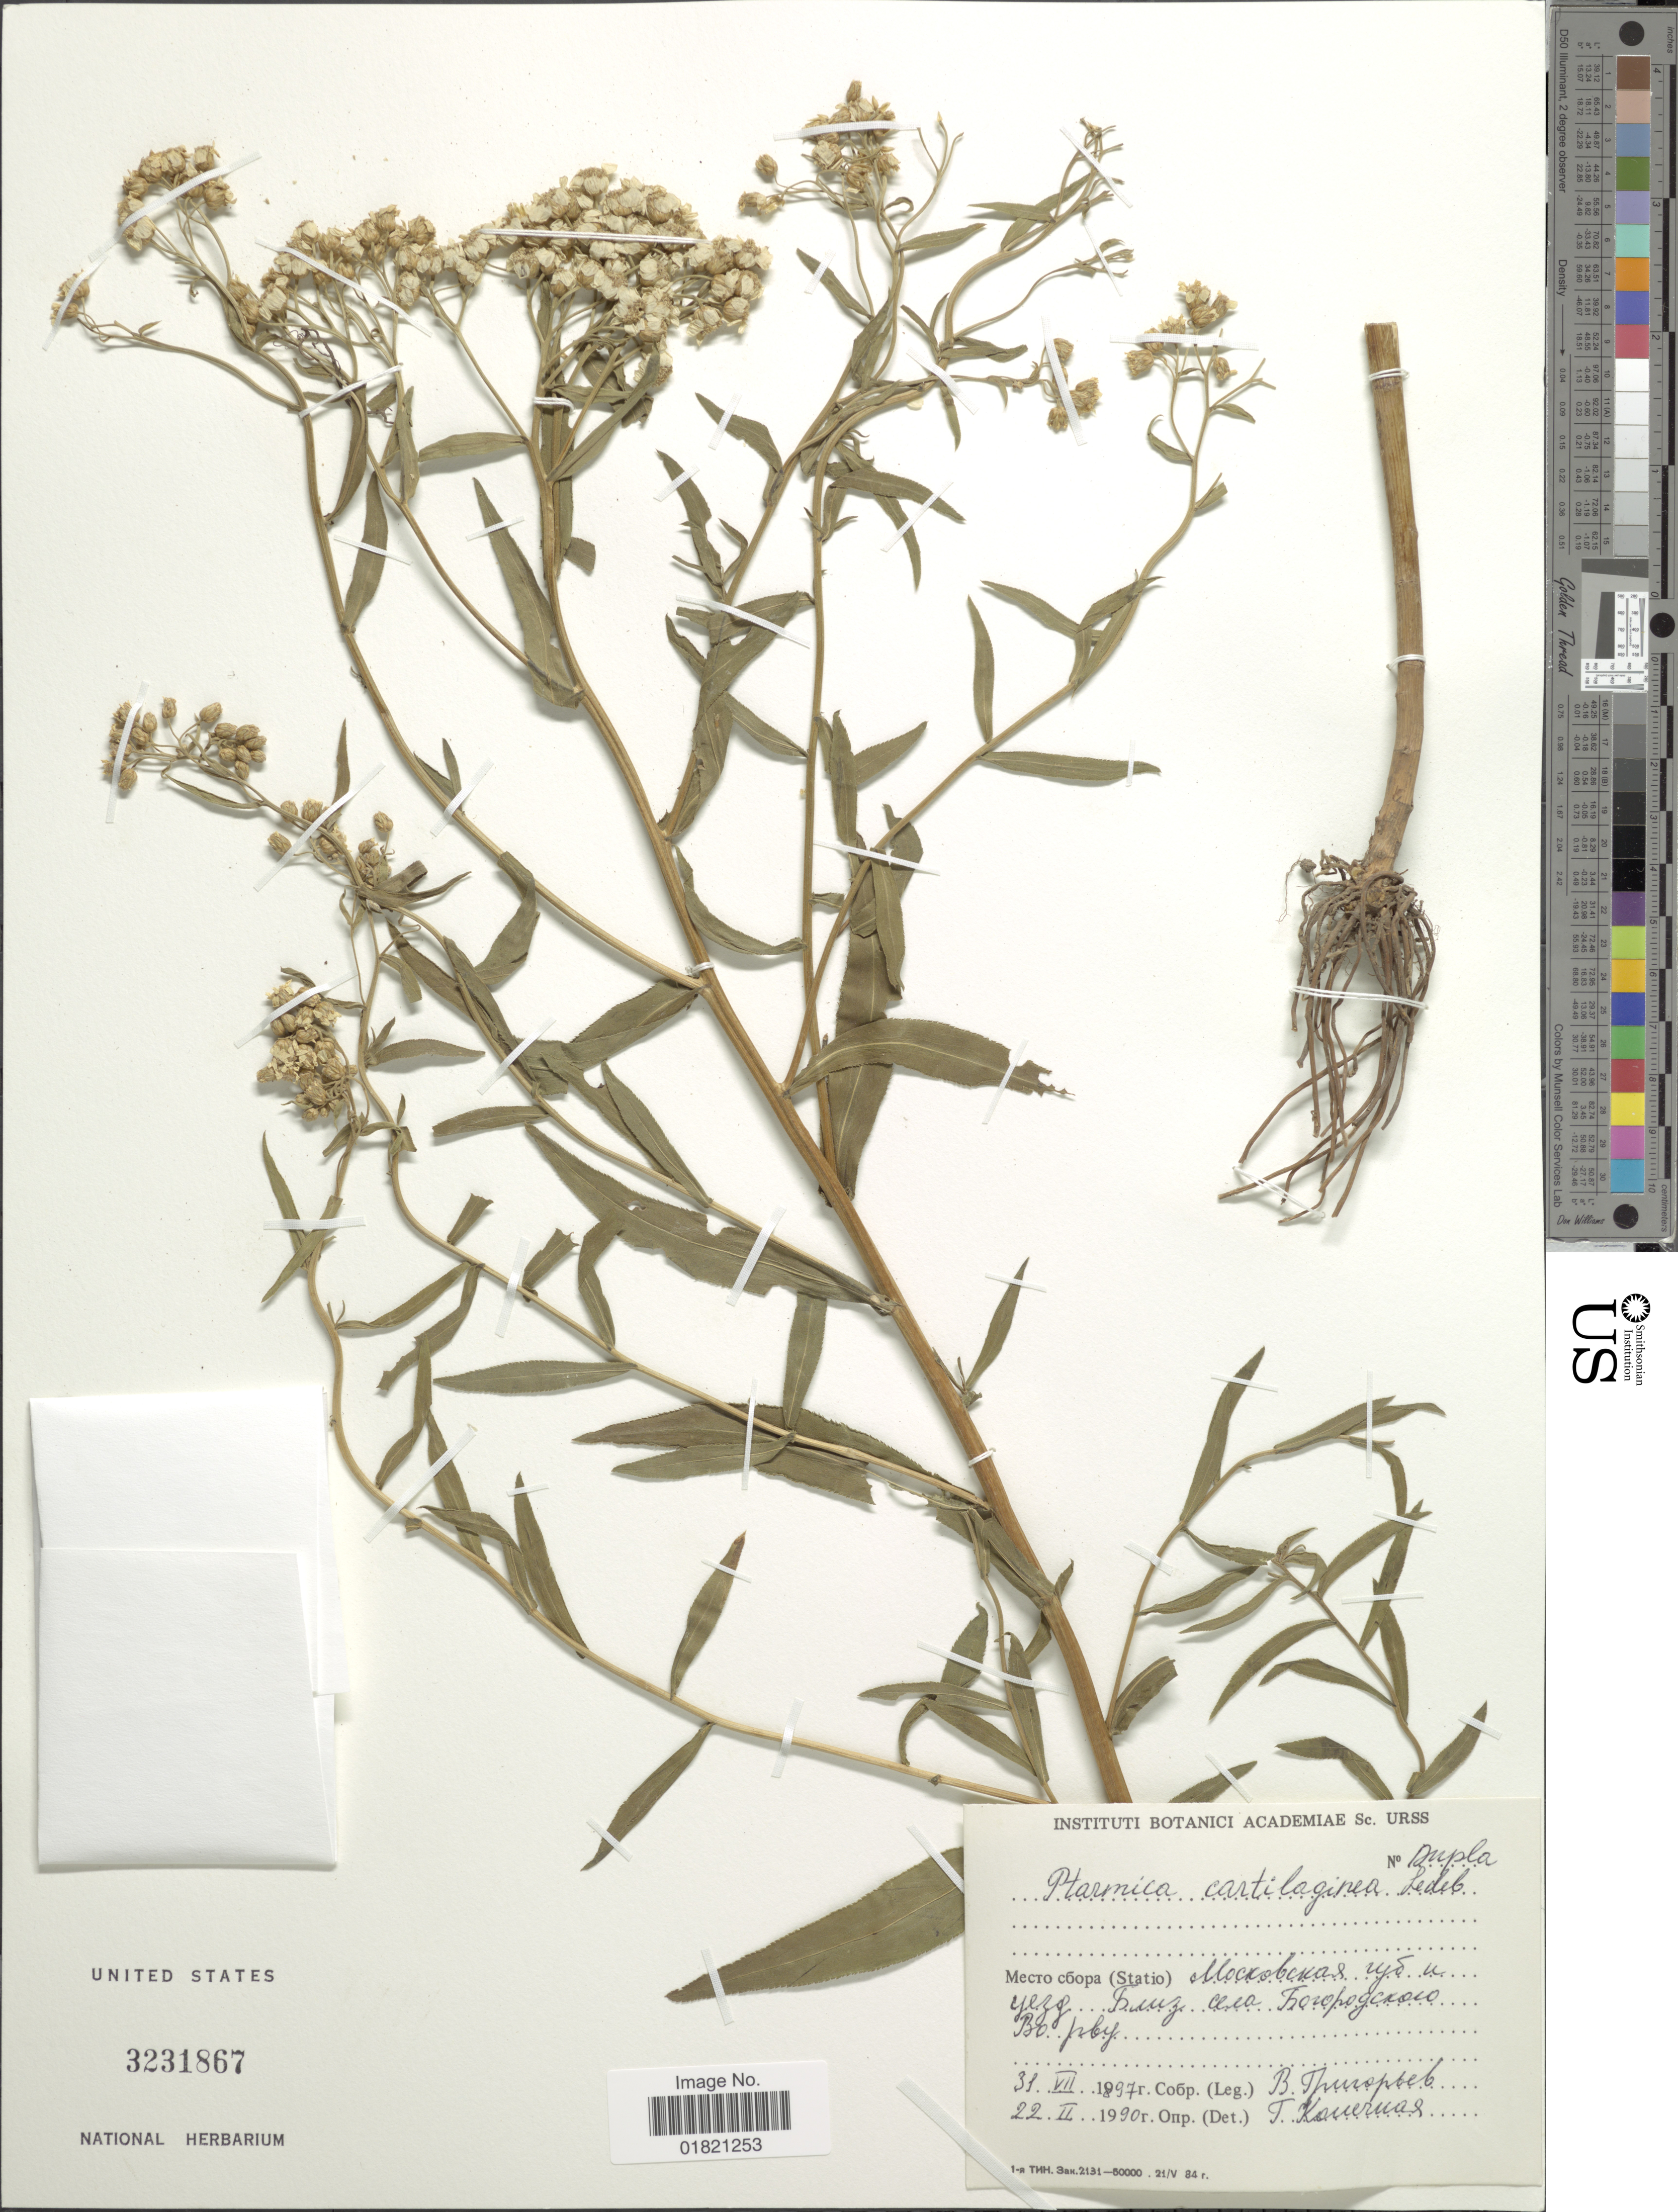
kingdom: Plantae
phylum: Tracheophyta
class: Magnoliopsida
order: Asterales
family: Asteraceae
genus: Achillea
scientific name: Achillea ptarmica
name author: L.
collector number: dupla?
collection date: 1897-07-31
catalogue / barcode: US 3231867